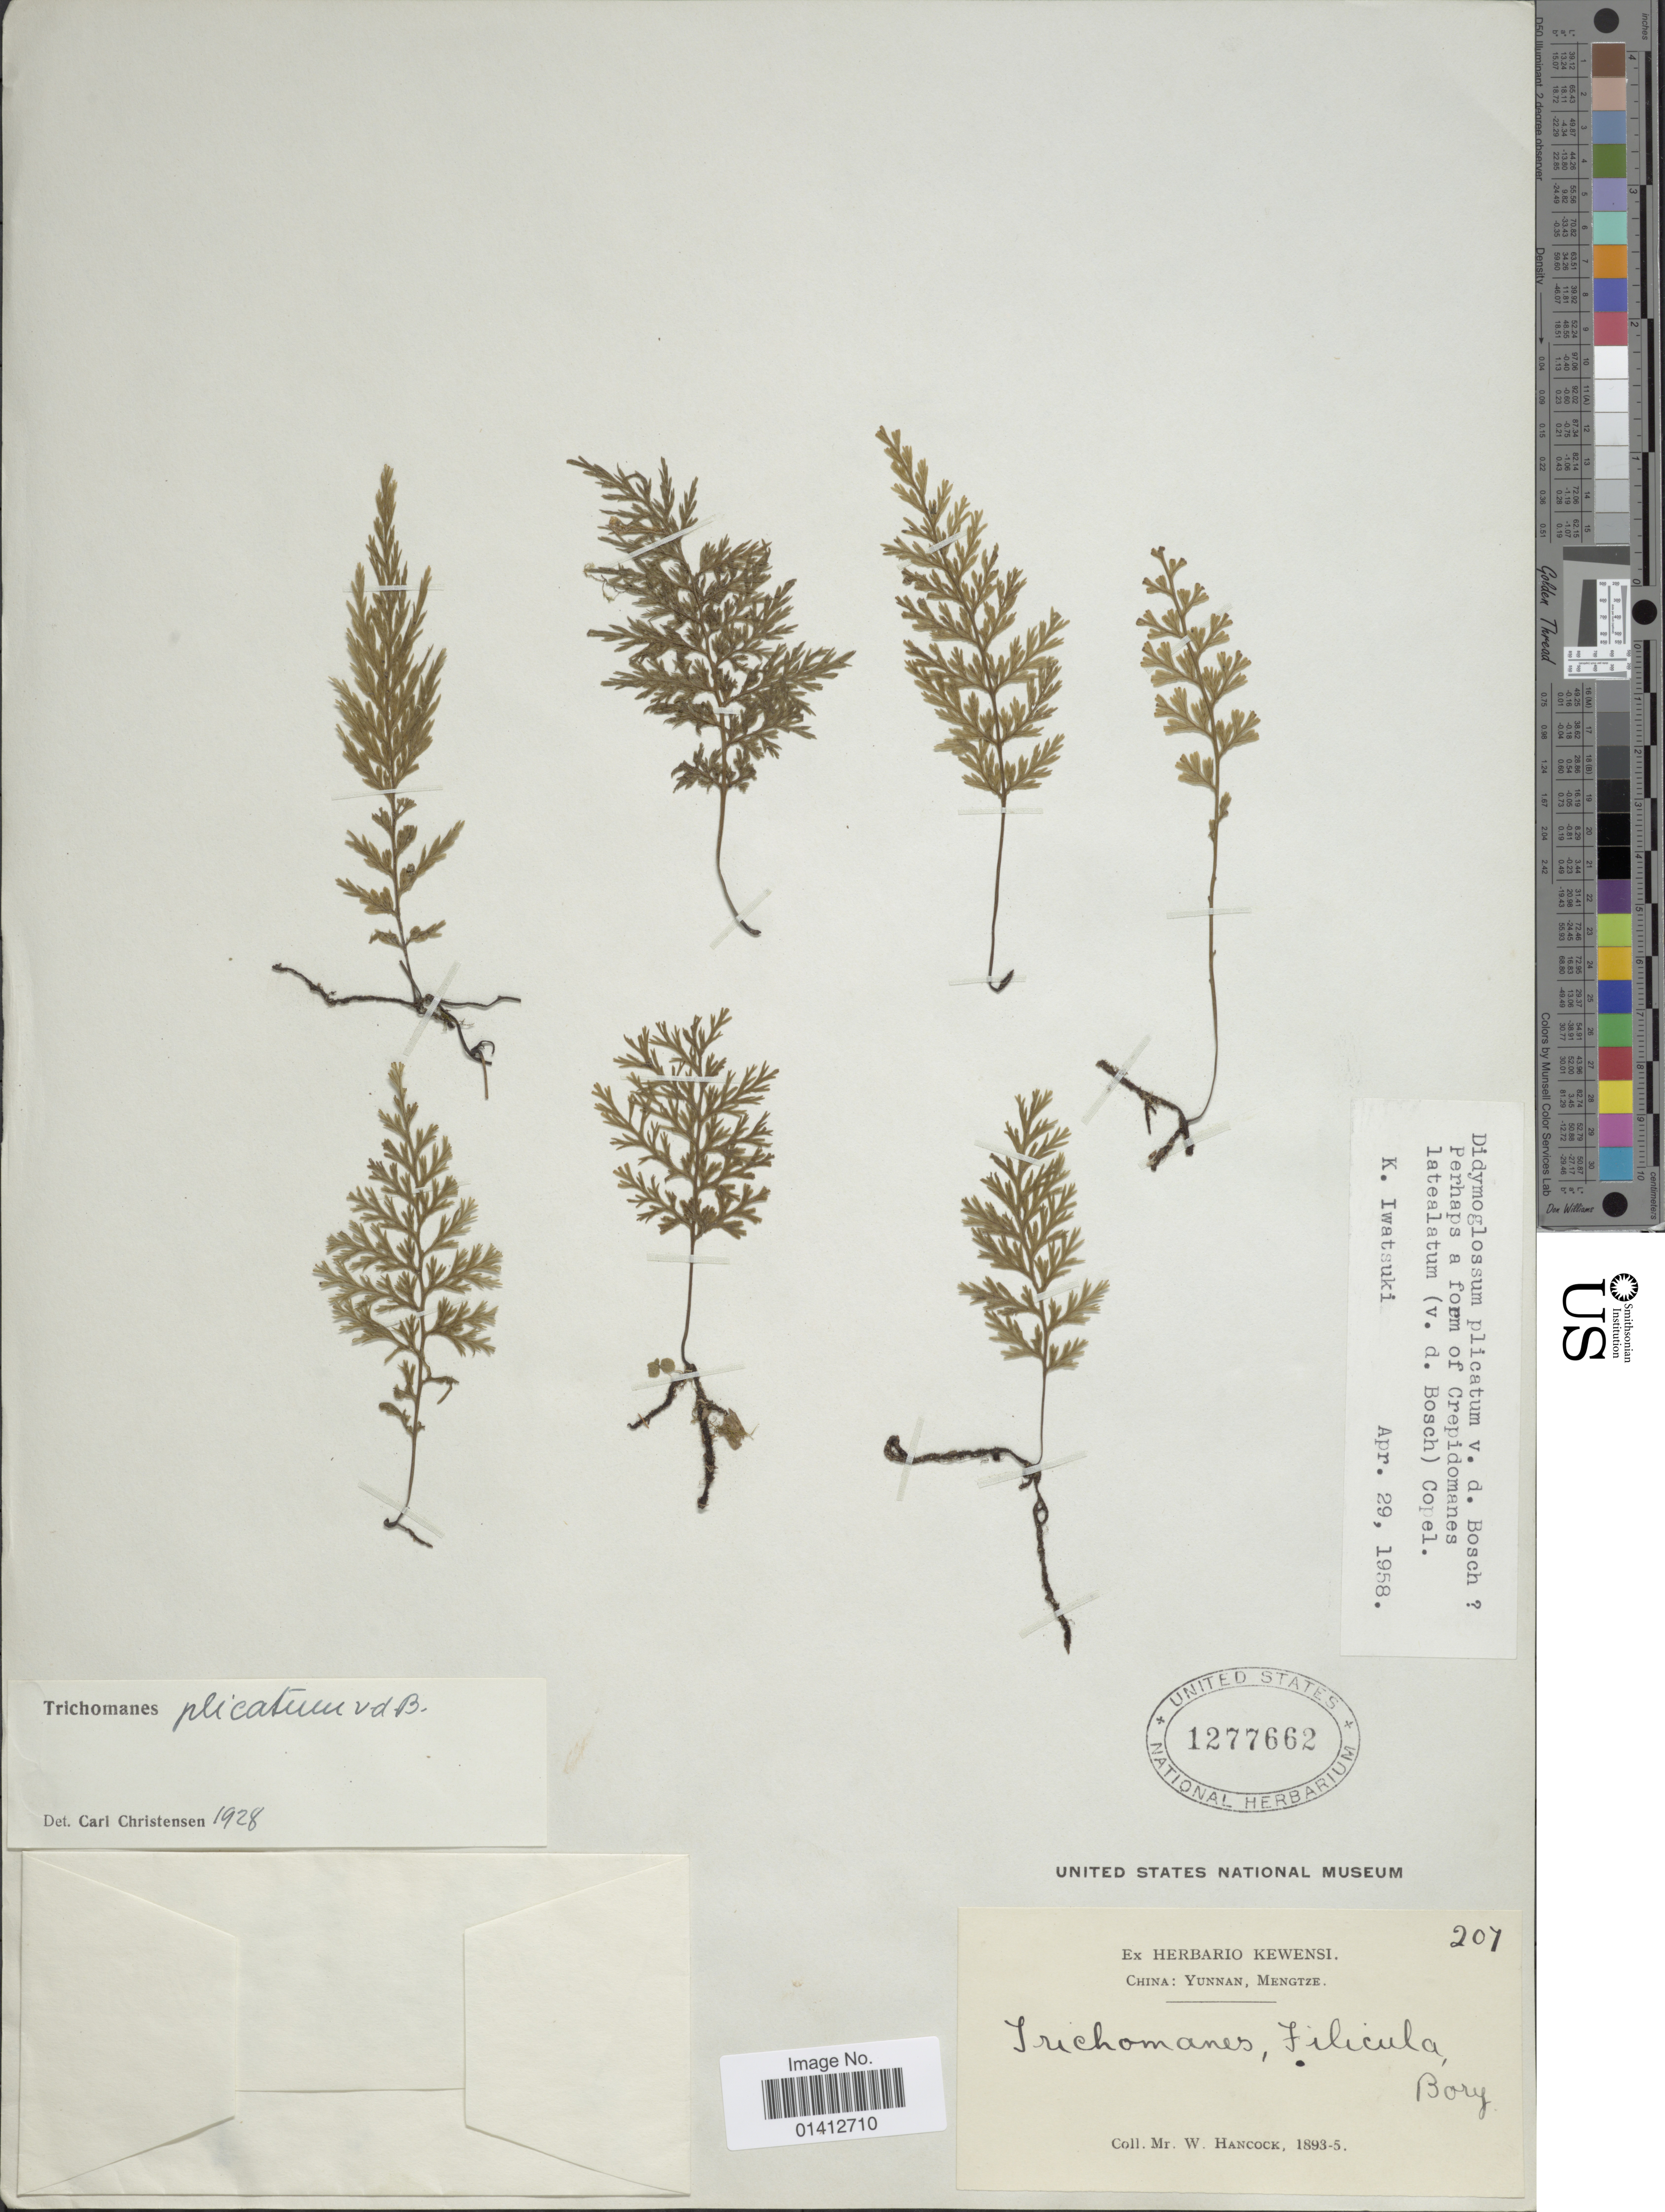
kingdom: Plantae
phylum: Tracheophyta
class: Polypodiopsida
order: Hymenophyllales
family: Hymenophyllaceae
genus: Crepidomanes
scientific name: Crepidomanes campanulatum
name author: (Roxb.) Panigrahi & Singh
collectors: W. Hancock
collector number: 207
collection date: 1893/1895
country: China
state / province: Yunnan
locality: Mengtze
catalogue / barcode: US 1277662